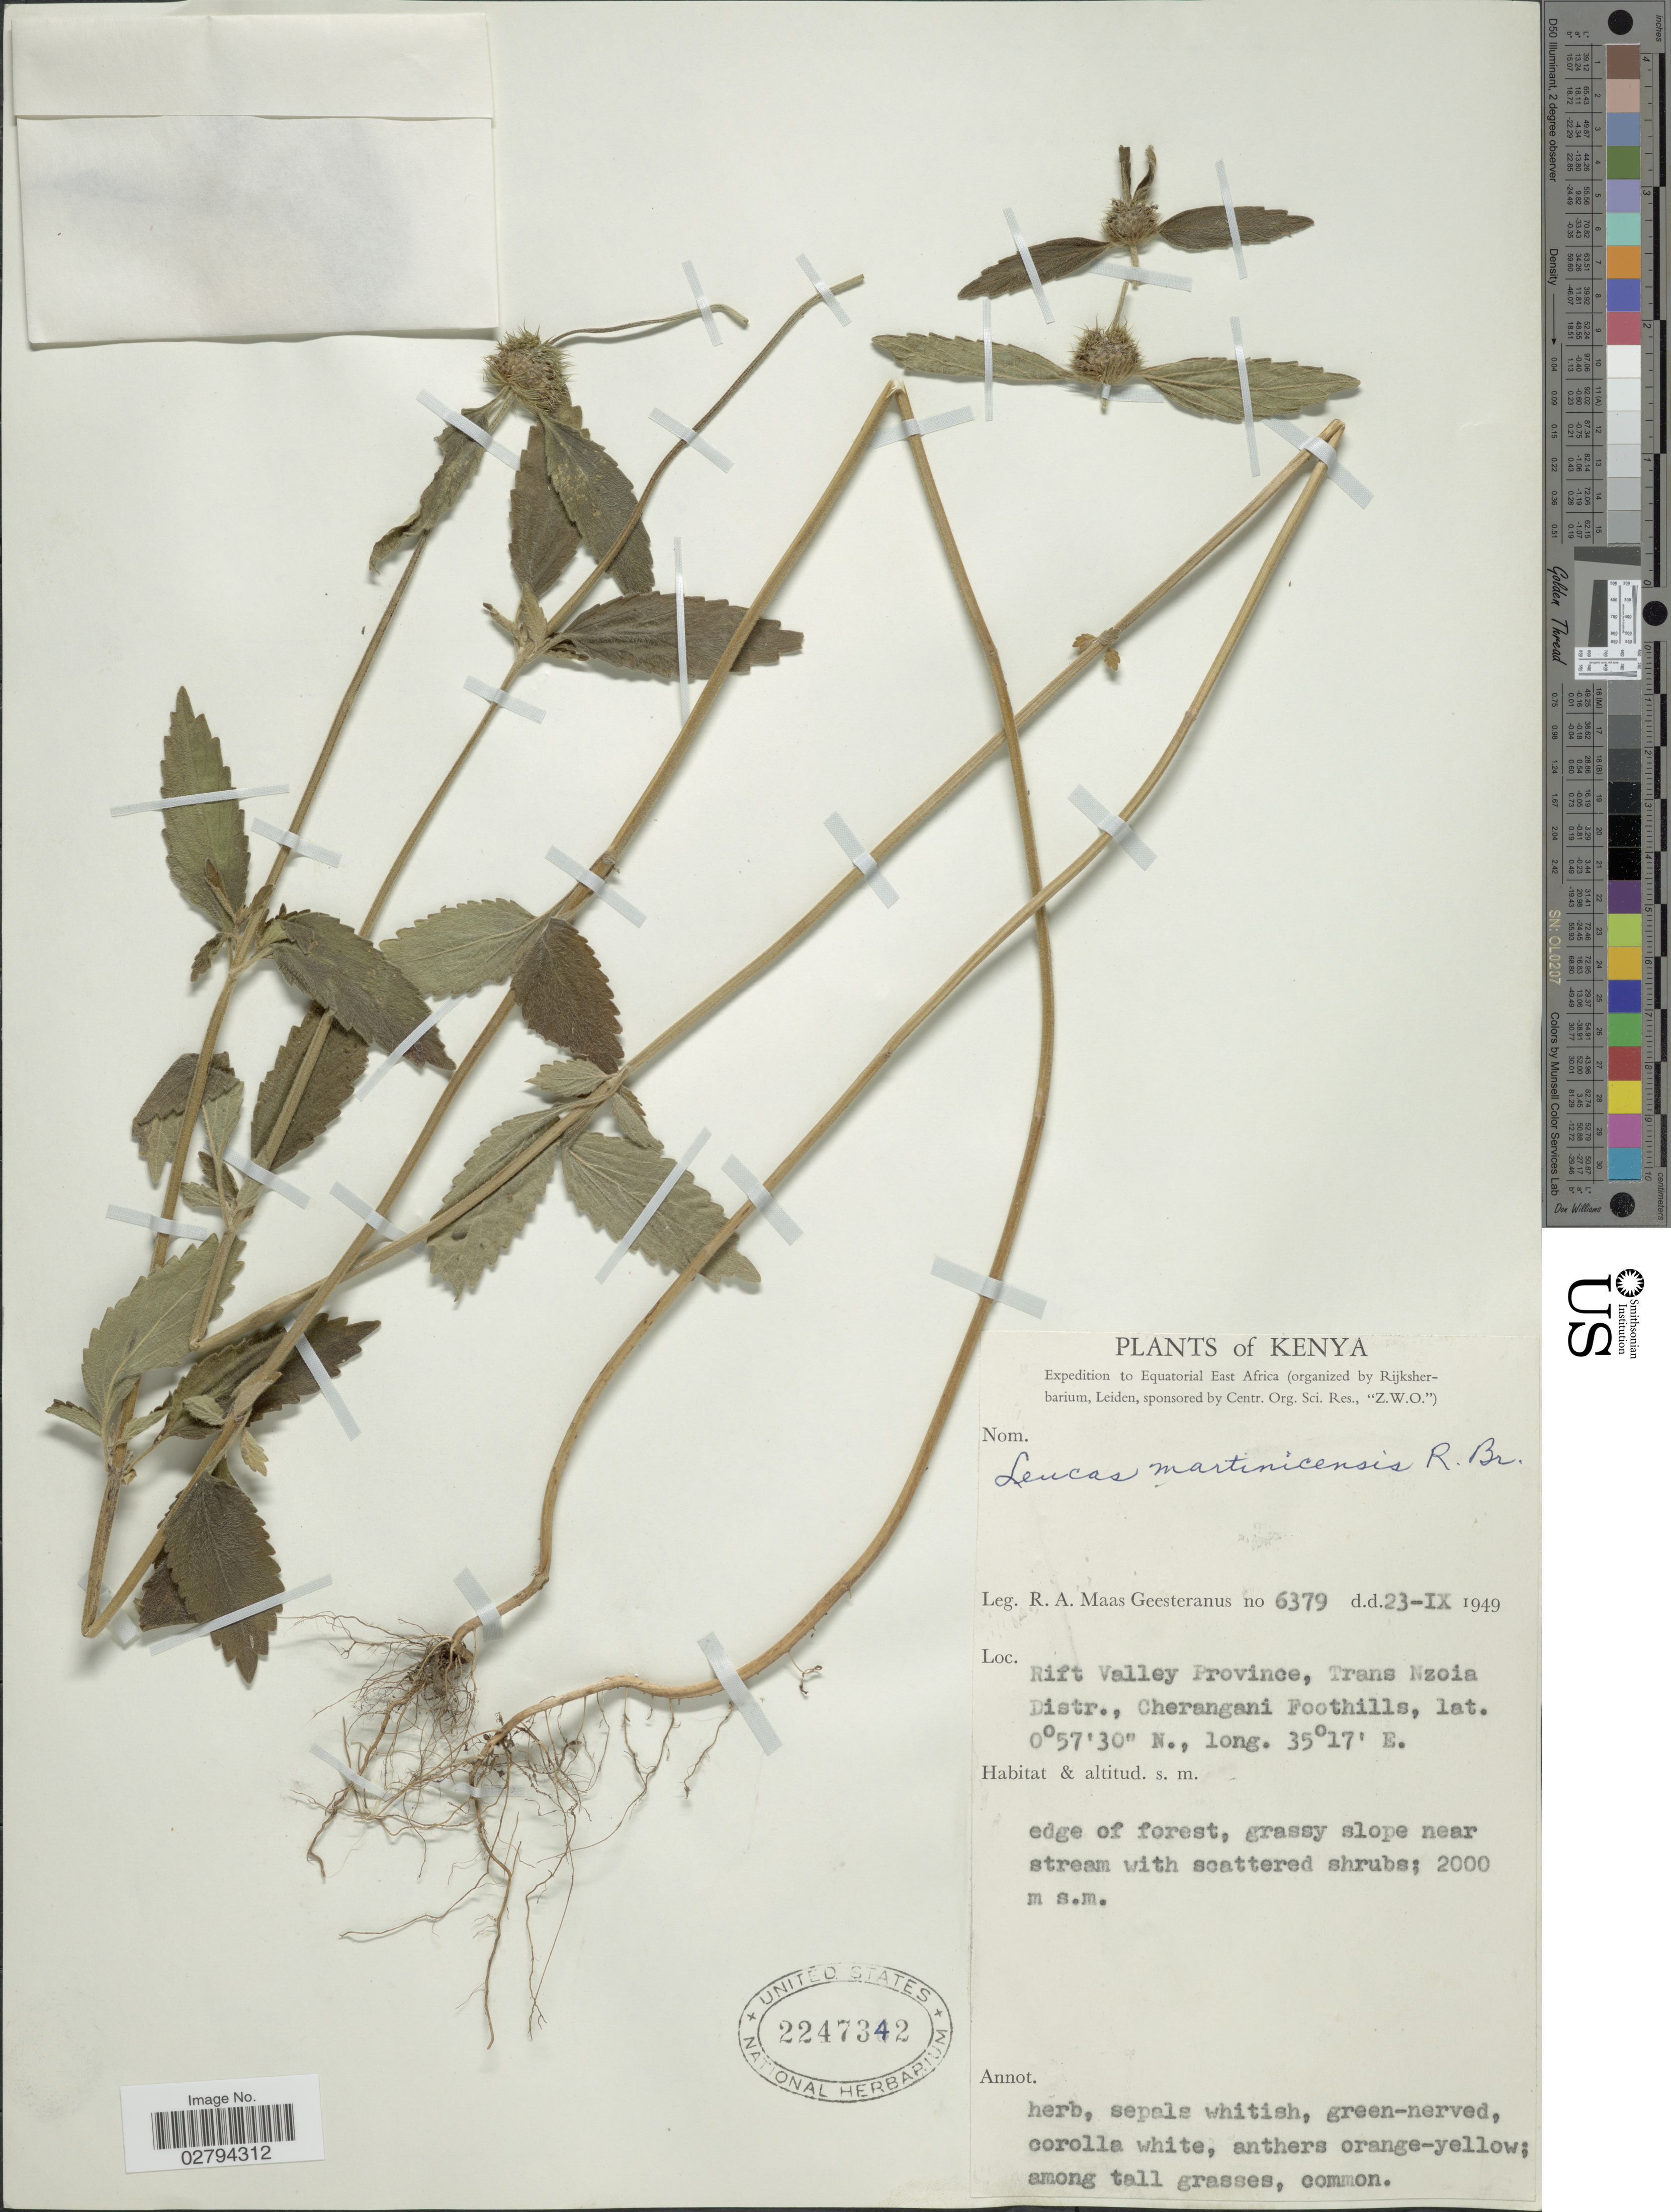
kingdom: Plantae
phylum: Tracheophyta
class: Magnoliopsida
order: Lamiales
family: Lamiaceae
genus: Leucas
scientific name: Leucas martinicensis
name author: (Jacq.) R. Br.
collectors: R. A. Maas Geesteranus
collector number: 6379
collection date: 1949-09-23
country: Kenya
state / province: Trans Nzoia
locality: Equatorial East Africa. Rift Valley Province, Trans Nzoia Distr., Cherangani Foothills.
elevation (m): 2000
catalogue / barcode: US 2247342